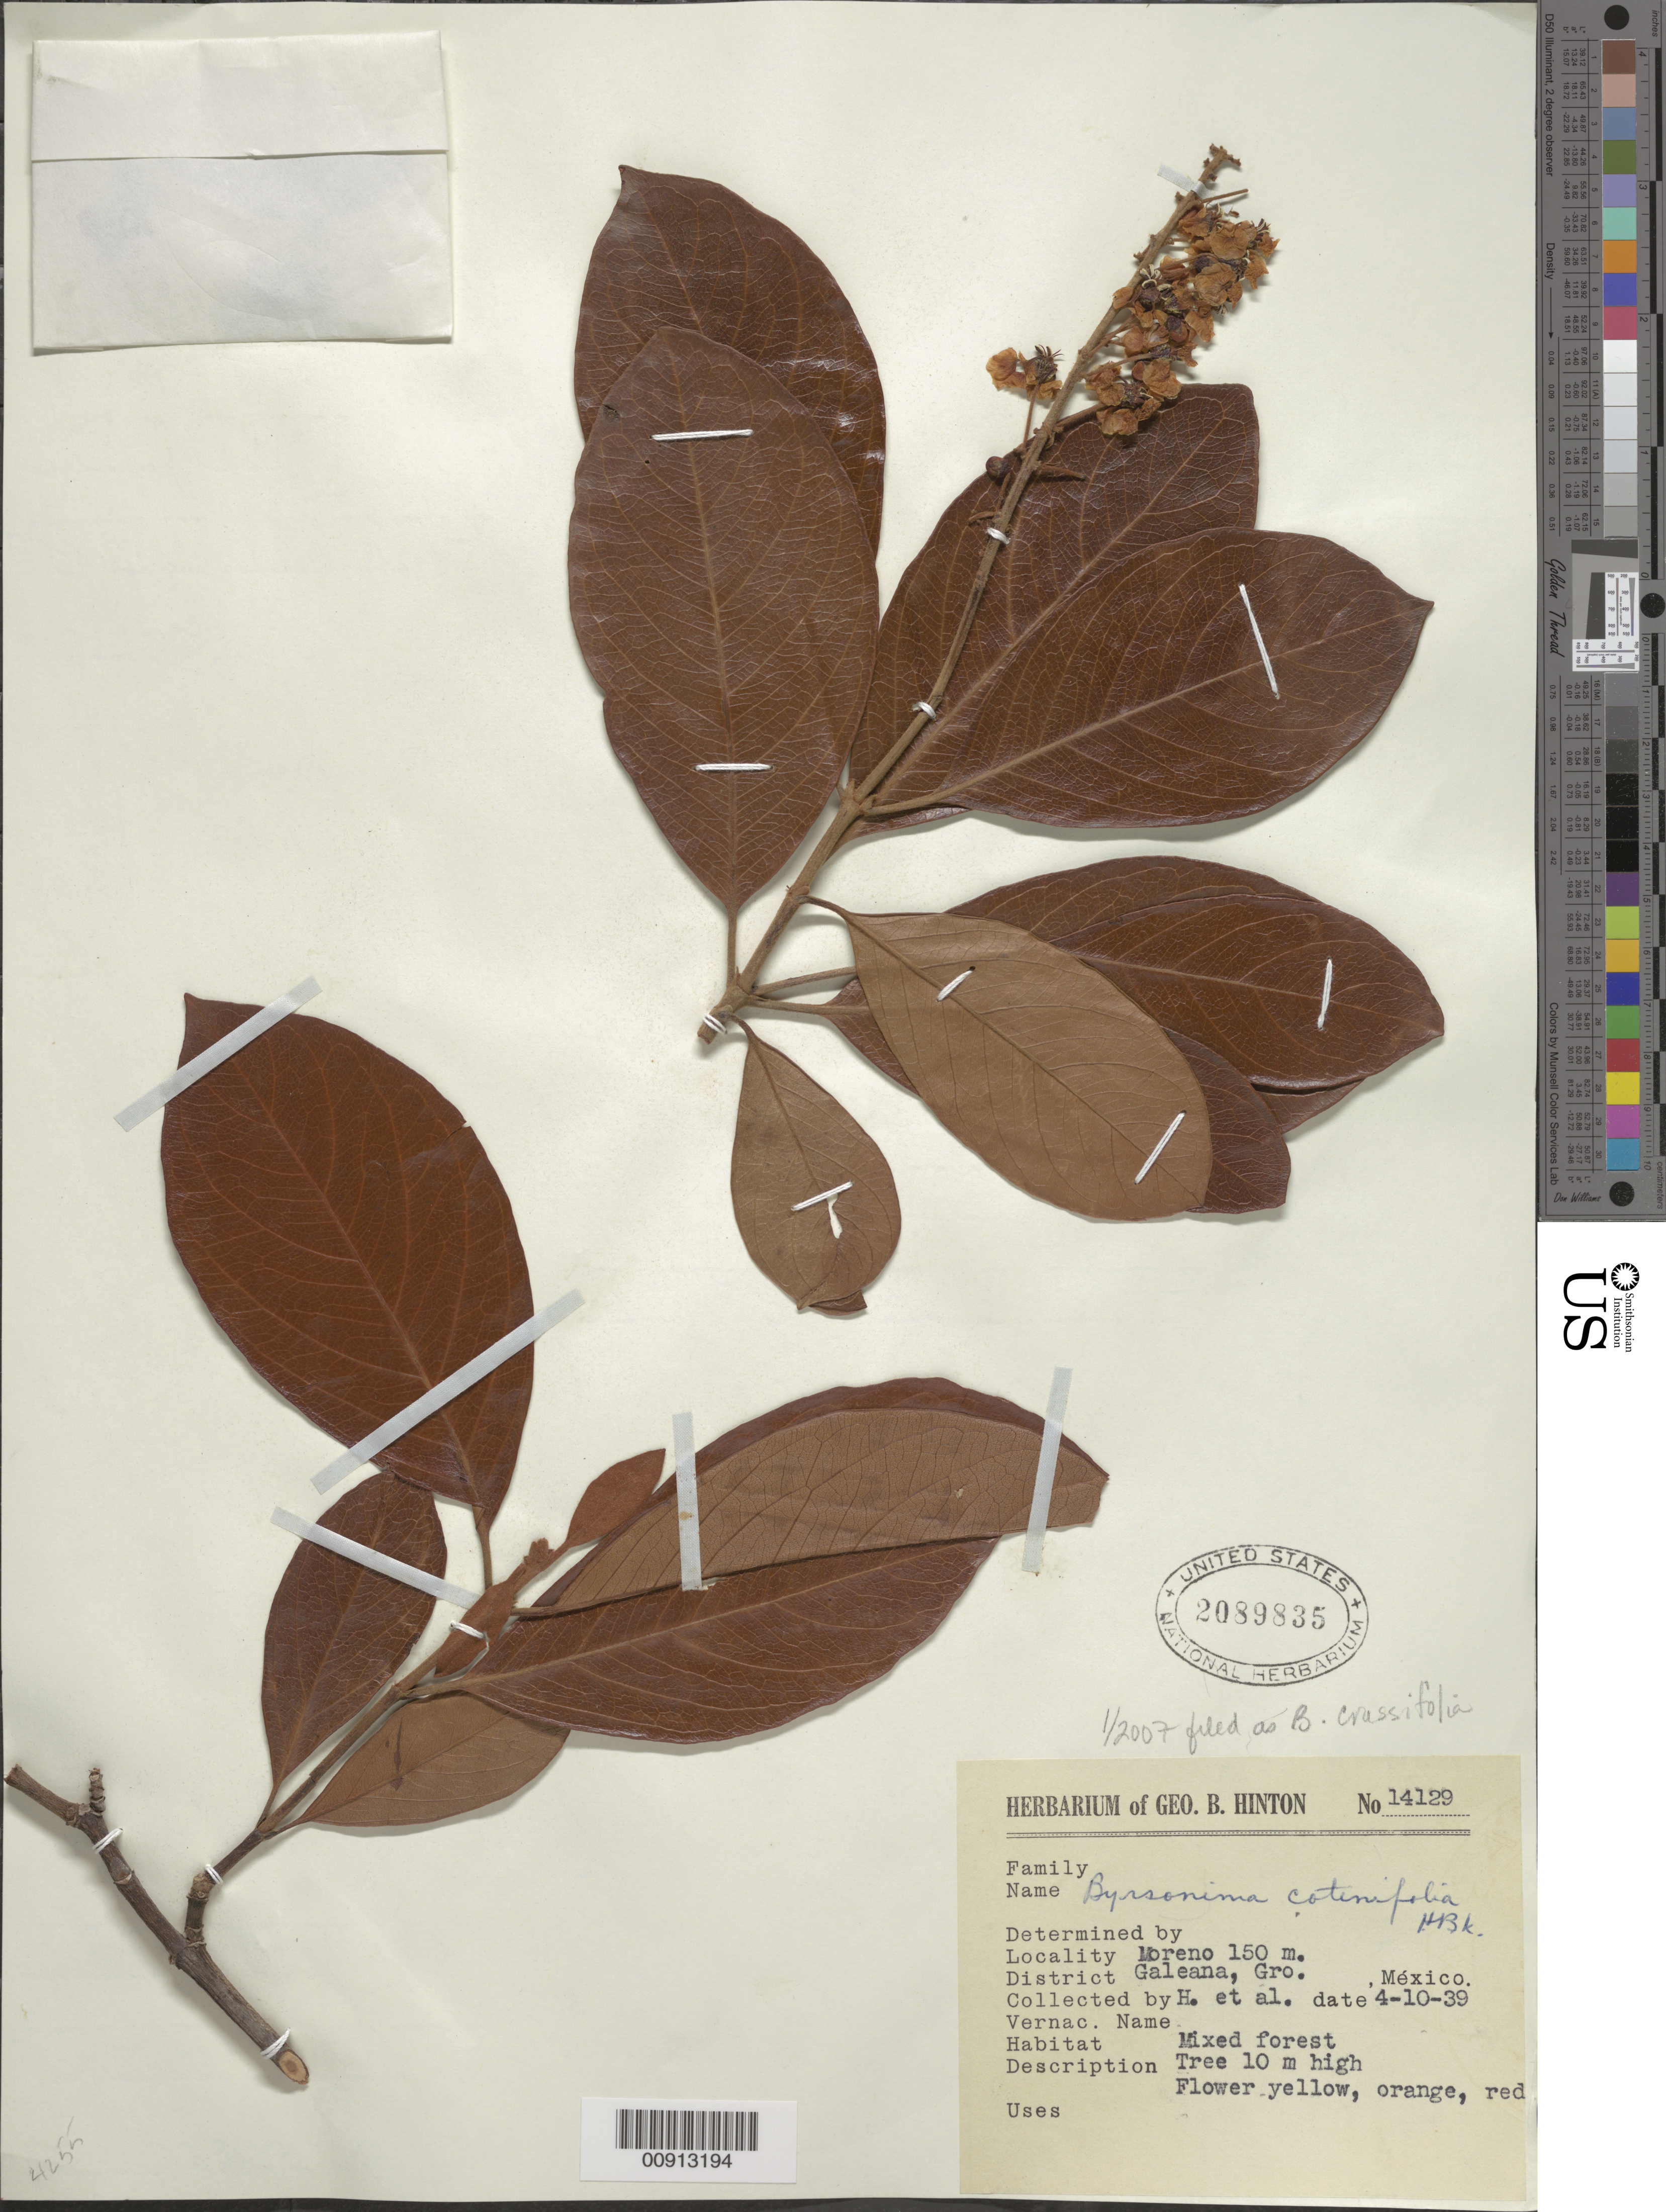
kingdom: Plantae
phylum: Tracheophyta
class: Magnoliopsida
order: Malpighiales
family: Malpighiaceae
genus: Byrsonima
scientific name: Byrsonima crassifolia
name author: (L.) Kunth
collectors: G. B. Hinton & et al.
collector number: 14129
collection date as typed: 10 Apr 1939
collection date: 1939-04-10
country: Mexico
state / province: Guerrero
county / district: Galeana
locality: Moreno, District Galeana, Guerrero.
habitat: Mixed forest.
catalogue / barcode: US 2089835